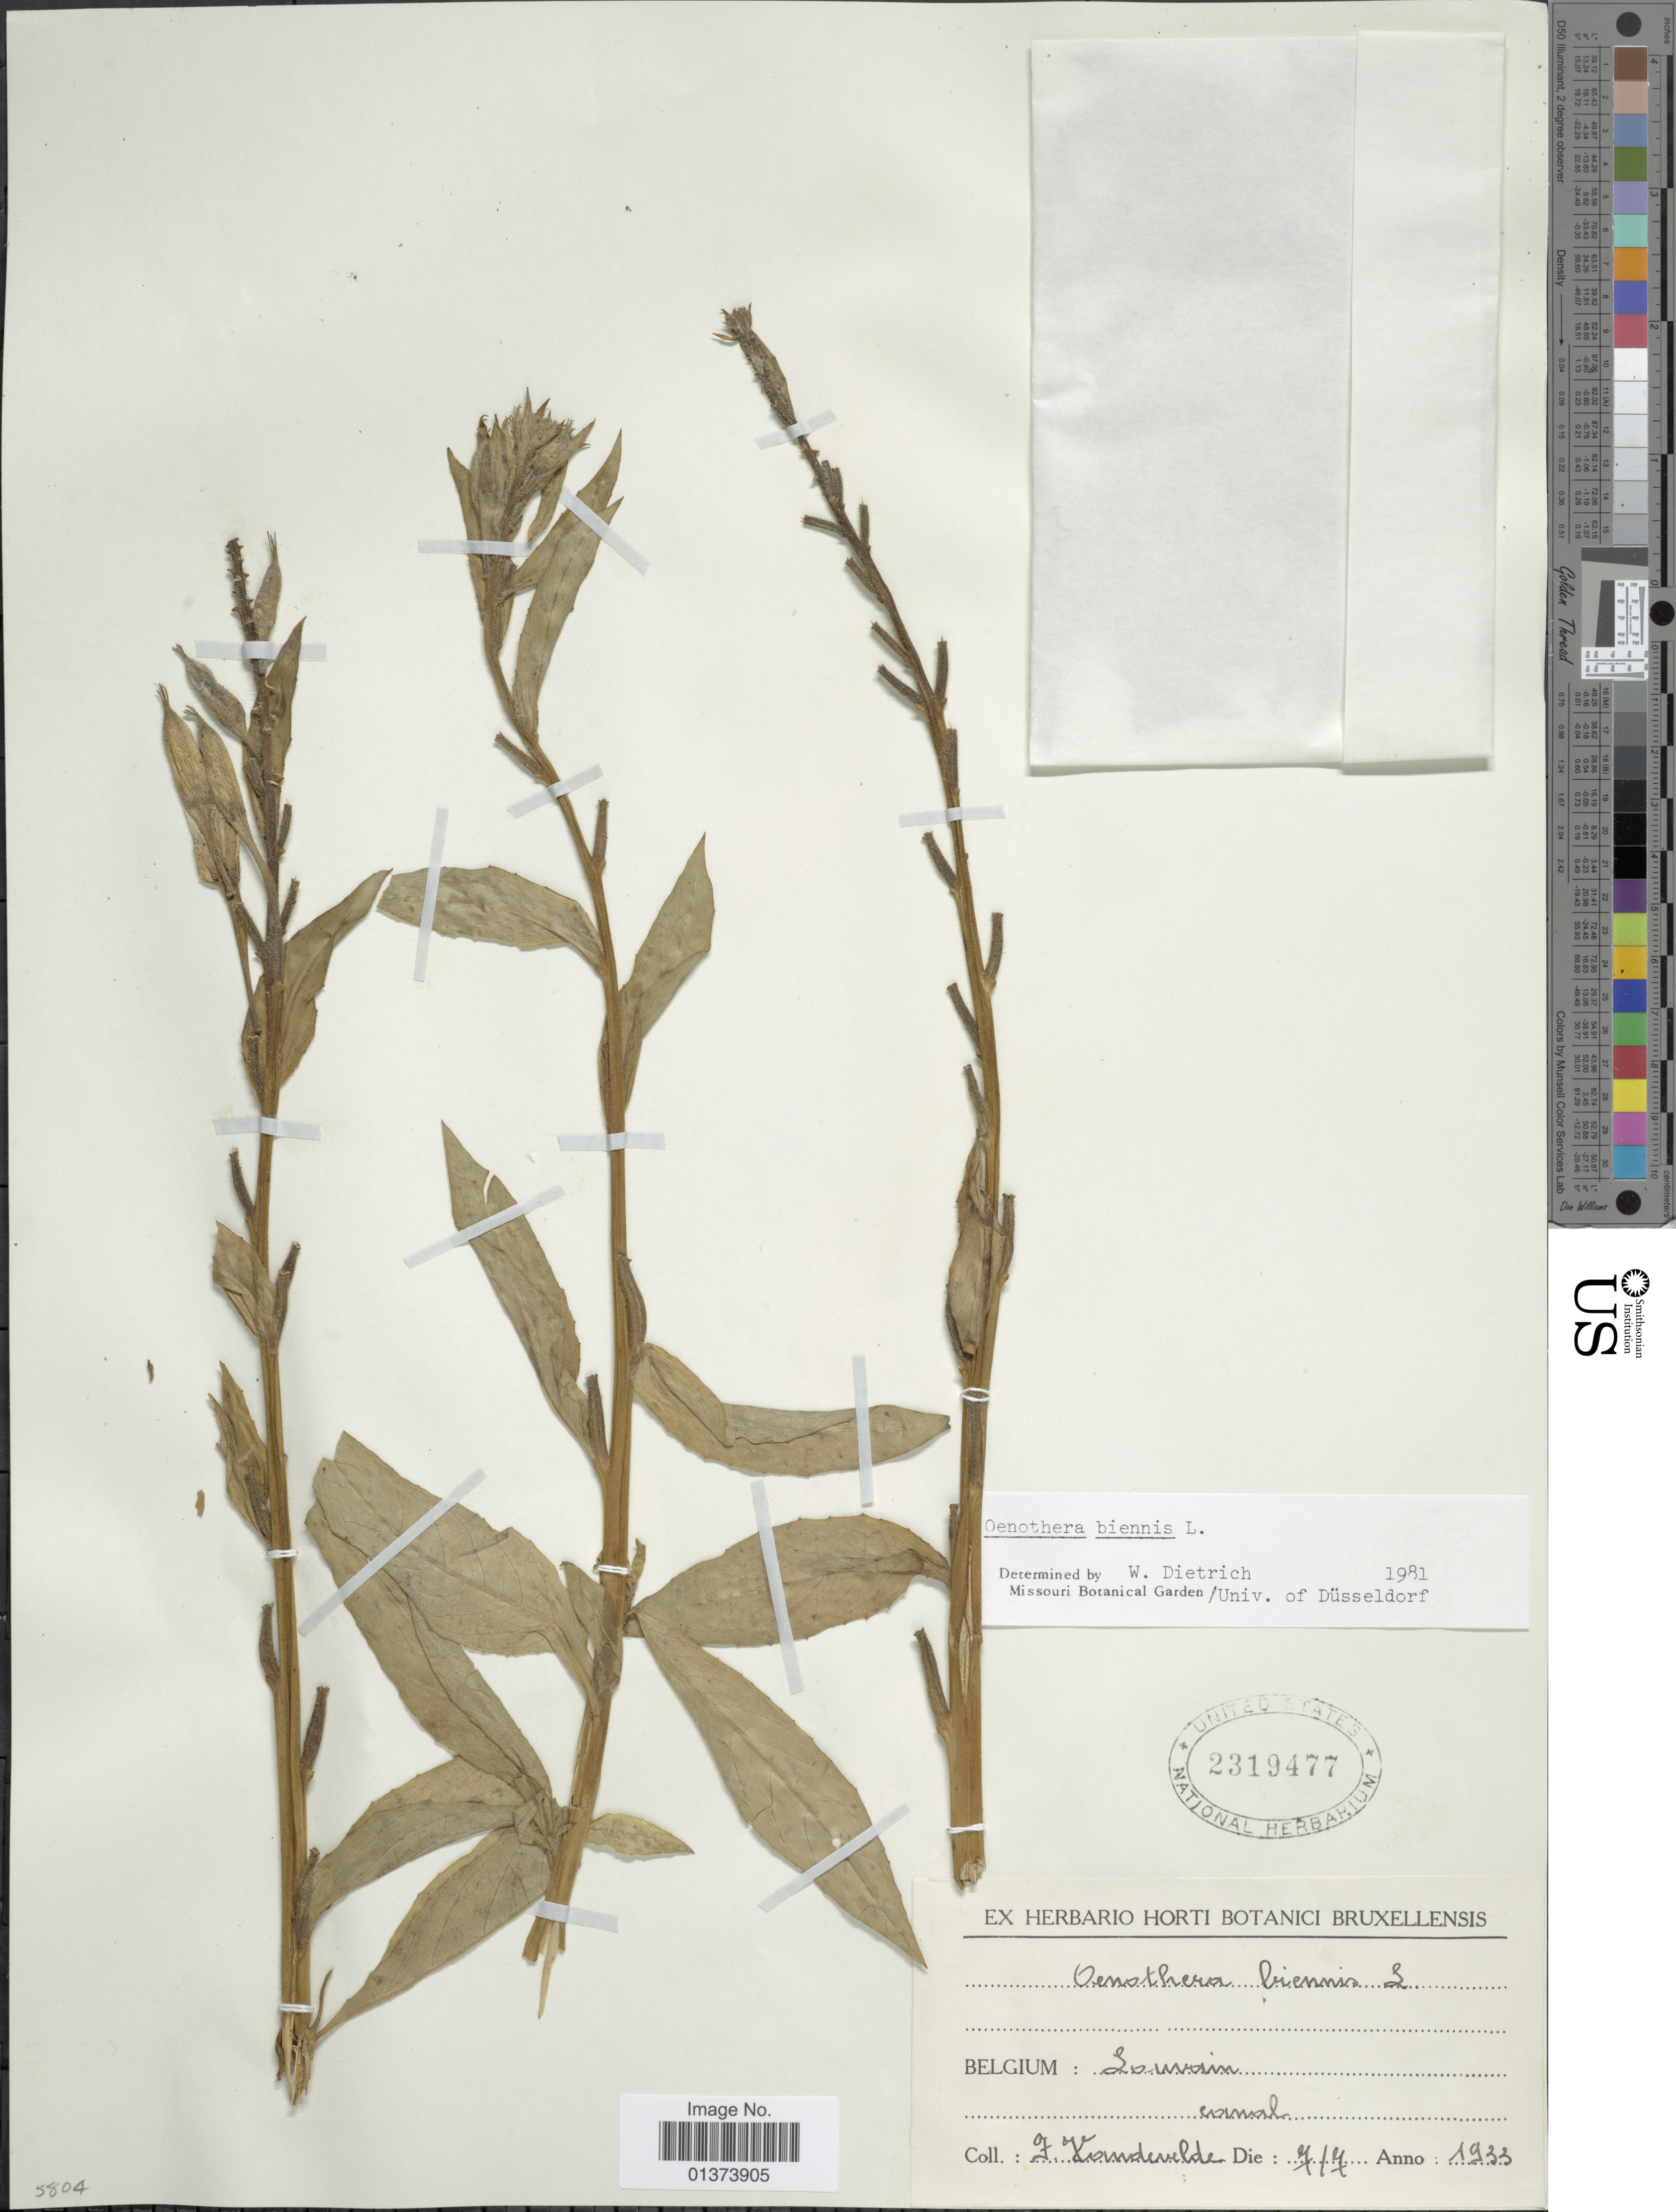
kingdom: Plantae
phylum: Tracheophyta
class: Magnoliopsida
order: Myrtales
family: Onagraceae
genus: Oenothera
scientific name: Oenothera biennis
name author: L.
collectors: J. Komdevelde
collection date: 1933-07-07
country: Belgium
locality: Loman, comal [interpreted]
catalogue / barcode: US 2319477